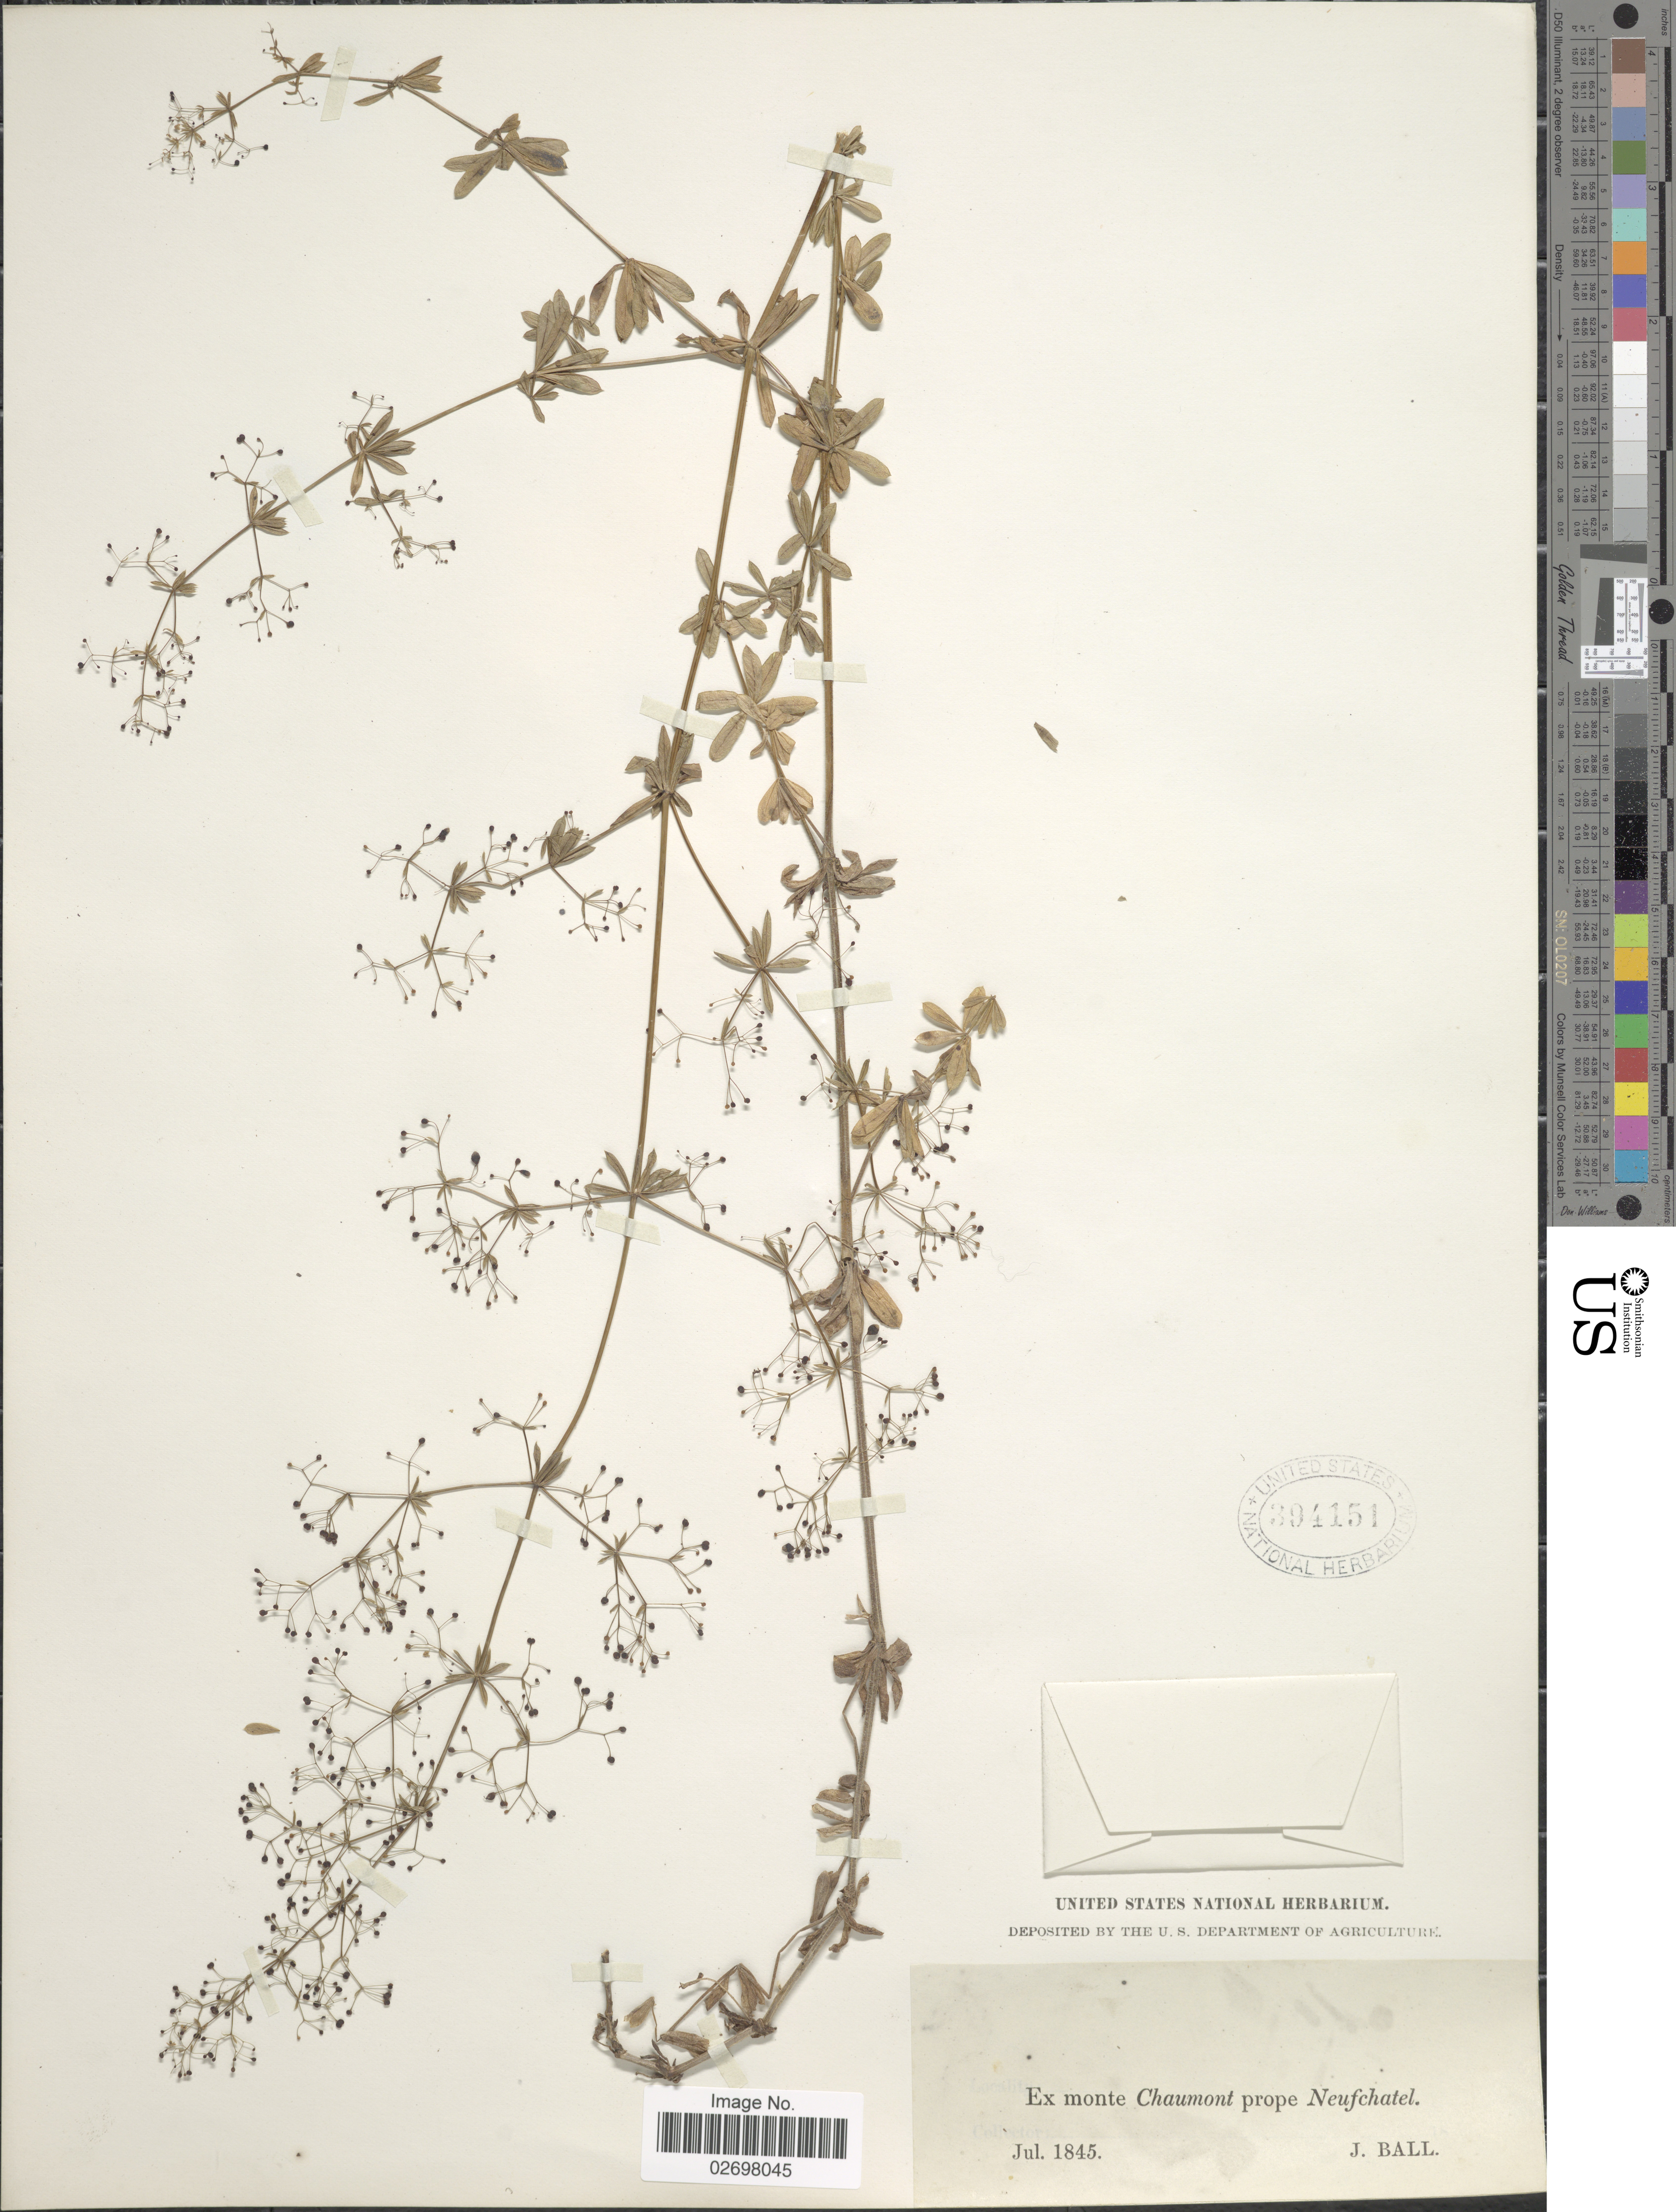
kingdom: Plantae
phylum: Tracheophyta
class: Magnoliopsida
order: Gentianales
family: Rubiaceae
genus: Galium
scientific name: Galium sp.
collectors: J. Ball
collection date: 1845-07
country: France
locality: Monte Chaumont prope Neufchatel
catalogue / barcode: US 394151